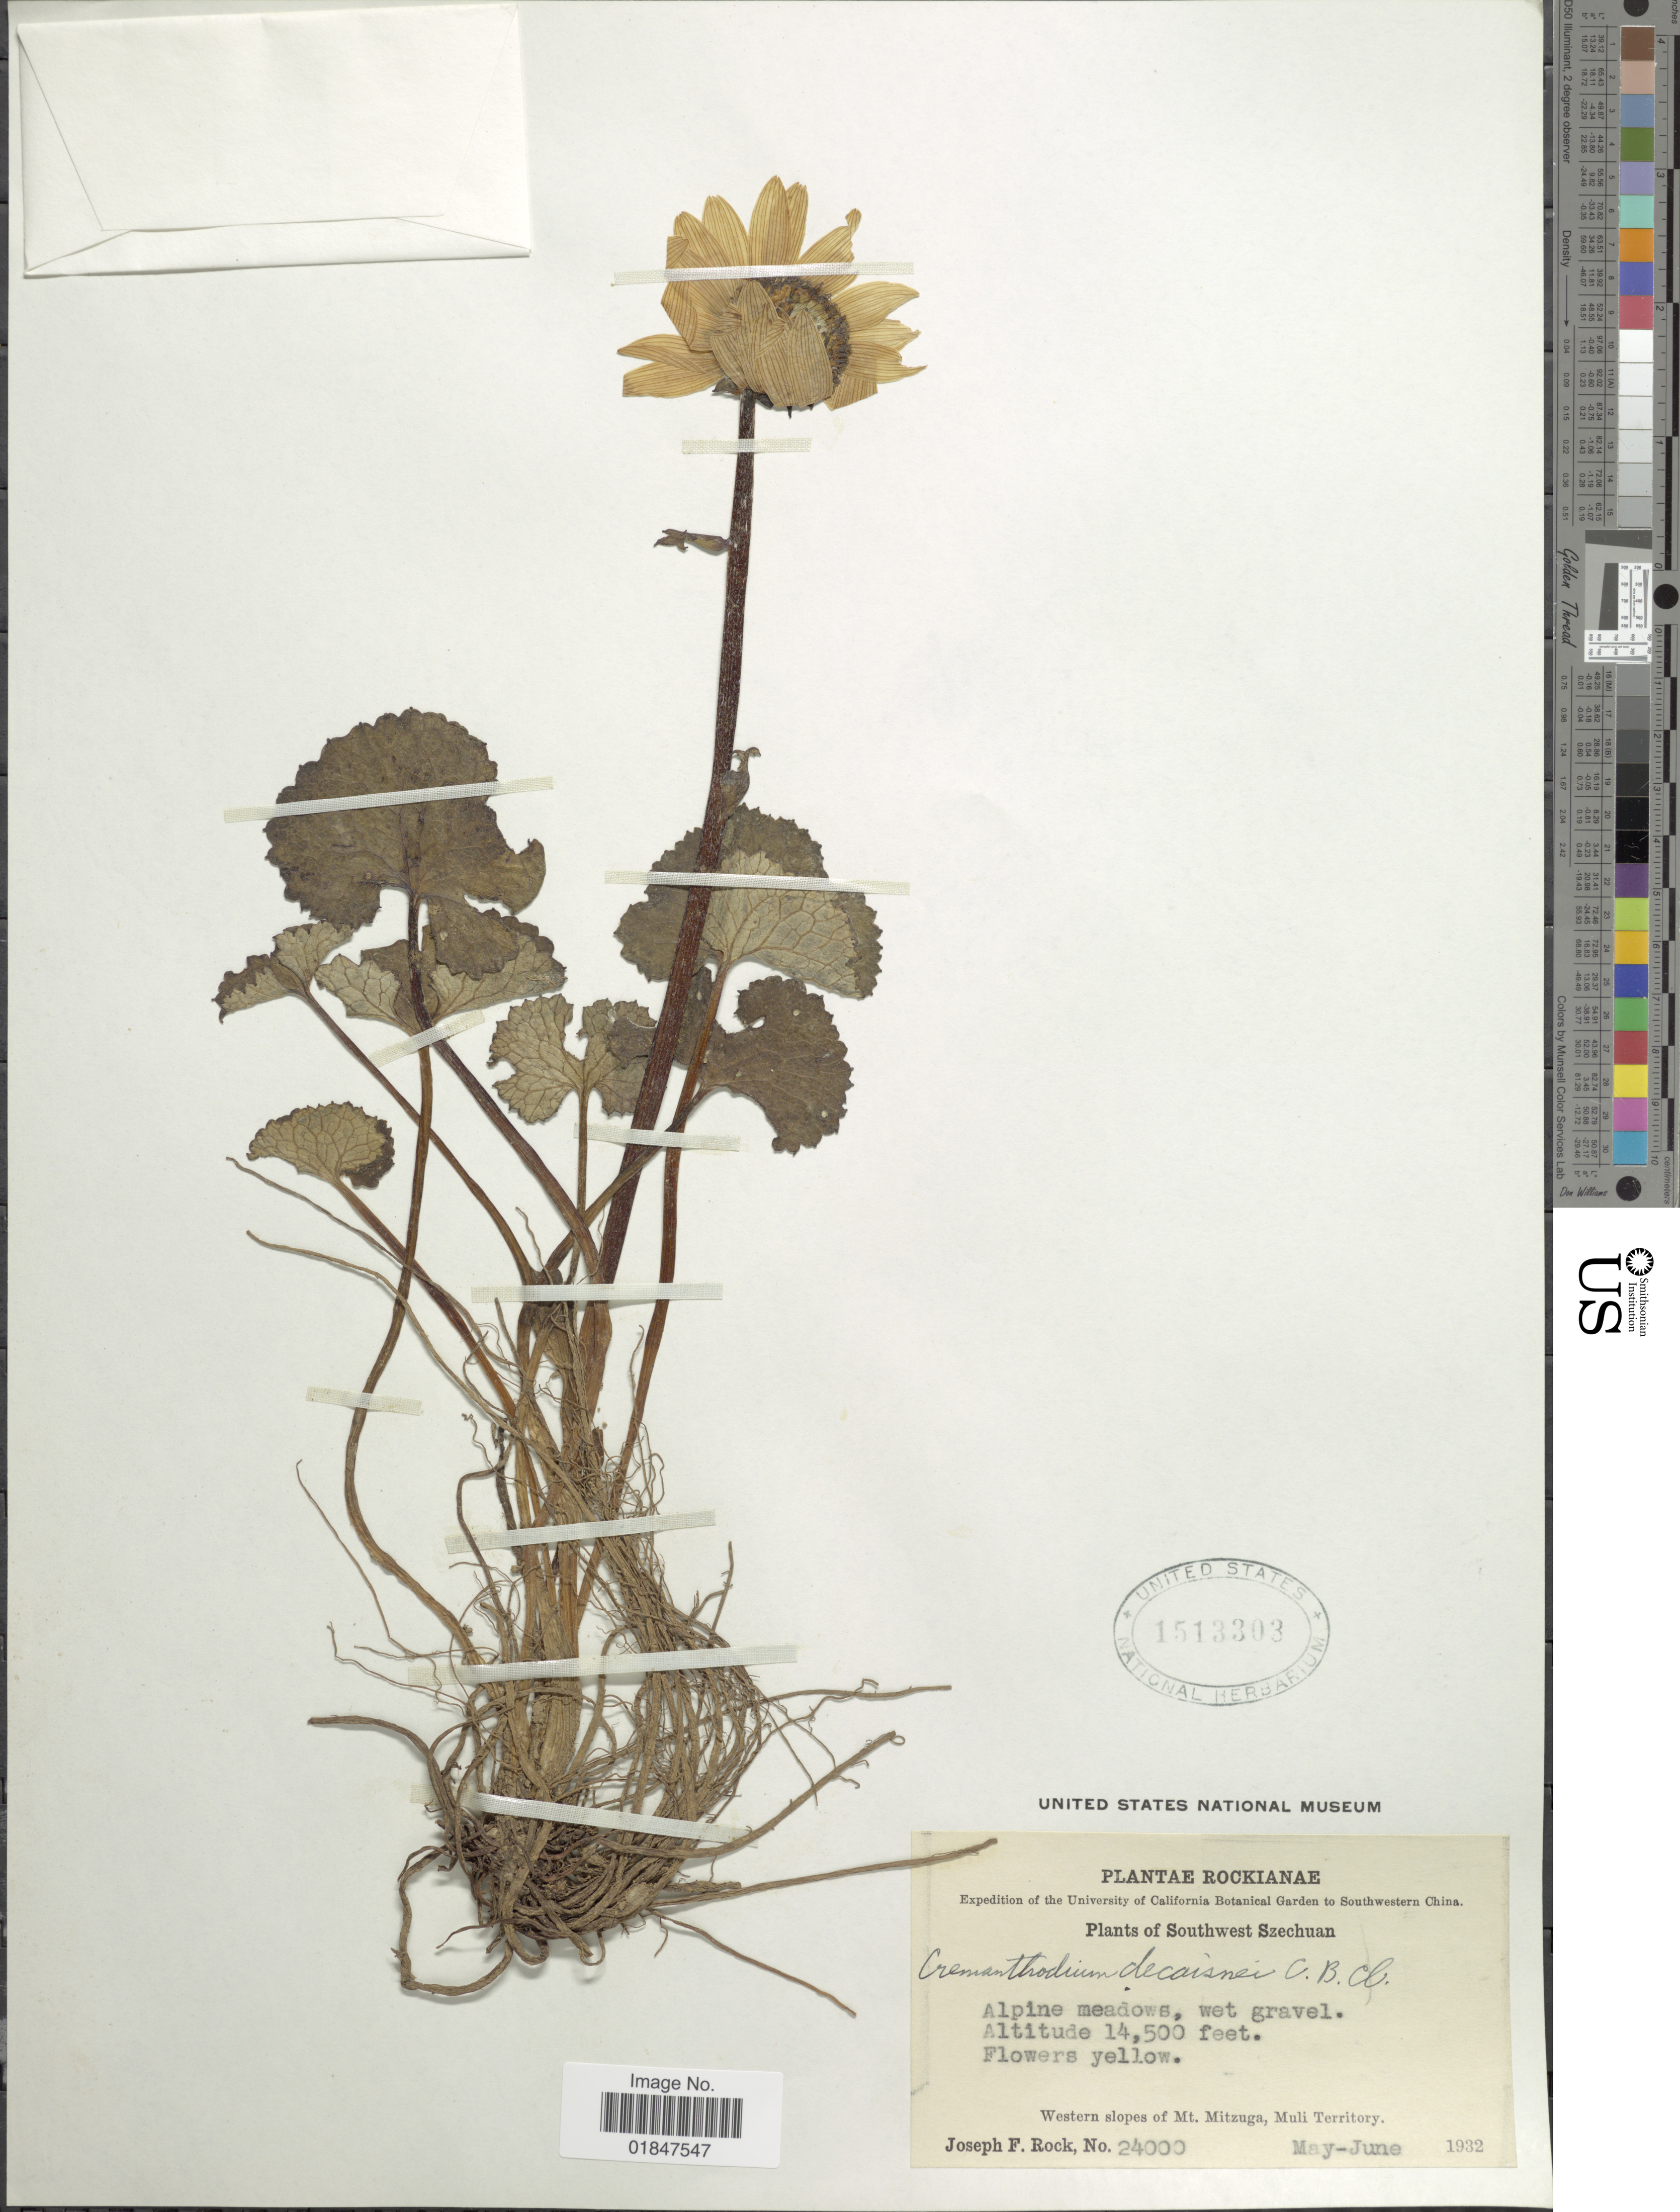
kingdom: Plantae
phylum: Tracheophyta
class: Magnoliopsida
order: Asterales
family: Asteraceae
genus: Cremanthodium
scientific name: Cremanthodium decaisnei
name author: C.B. Clarke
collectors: J. F. Rock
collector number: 24000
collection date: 1932-05/1932-06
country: China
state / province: Sichuan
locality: Southwest Szechuan, Western slopes of Mt. Mitzuga, Muli Territory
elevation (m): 4420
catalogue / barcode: US 1513303